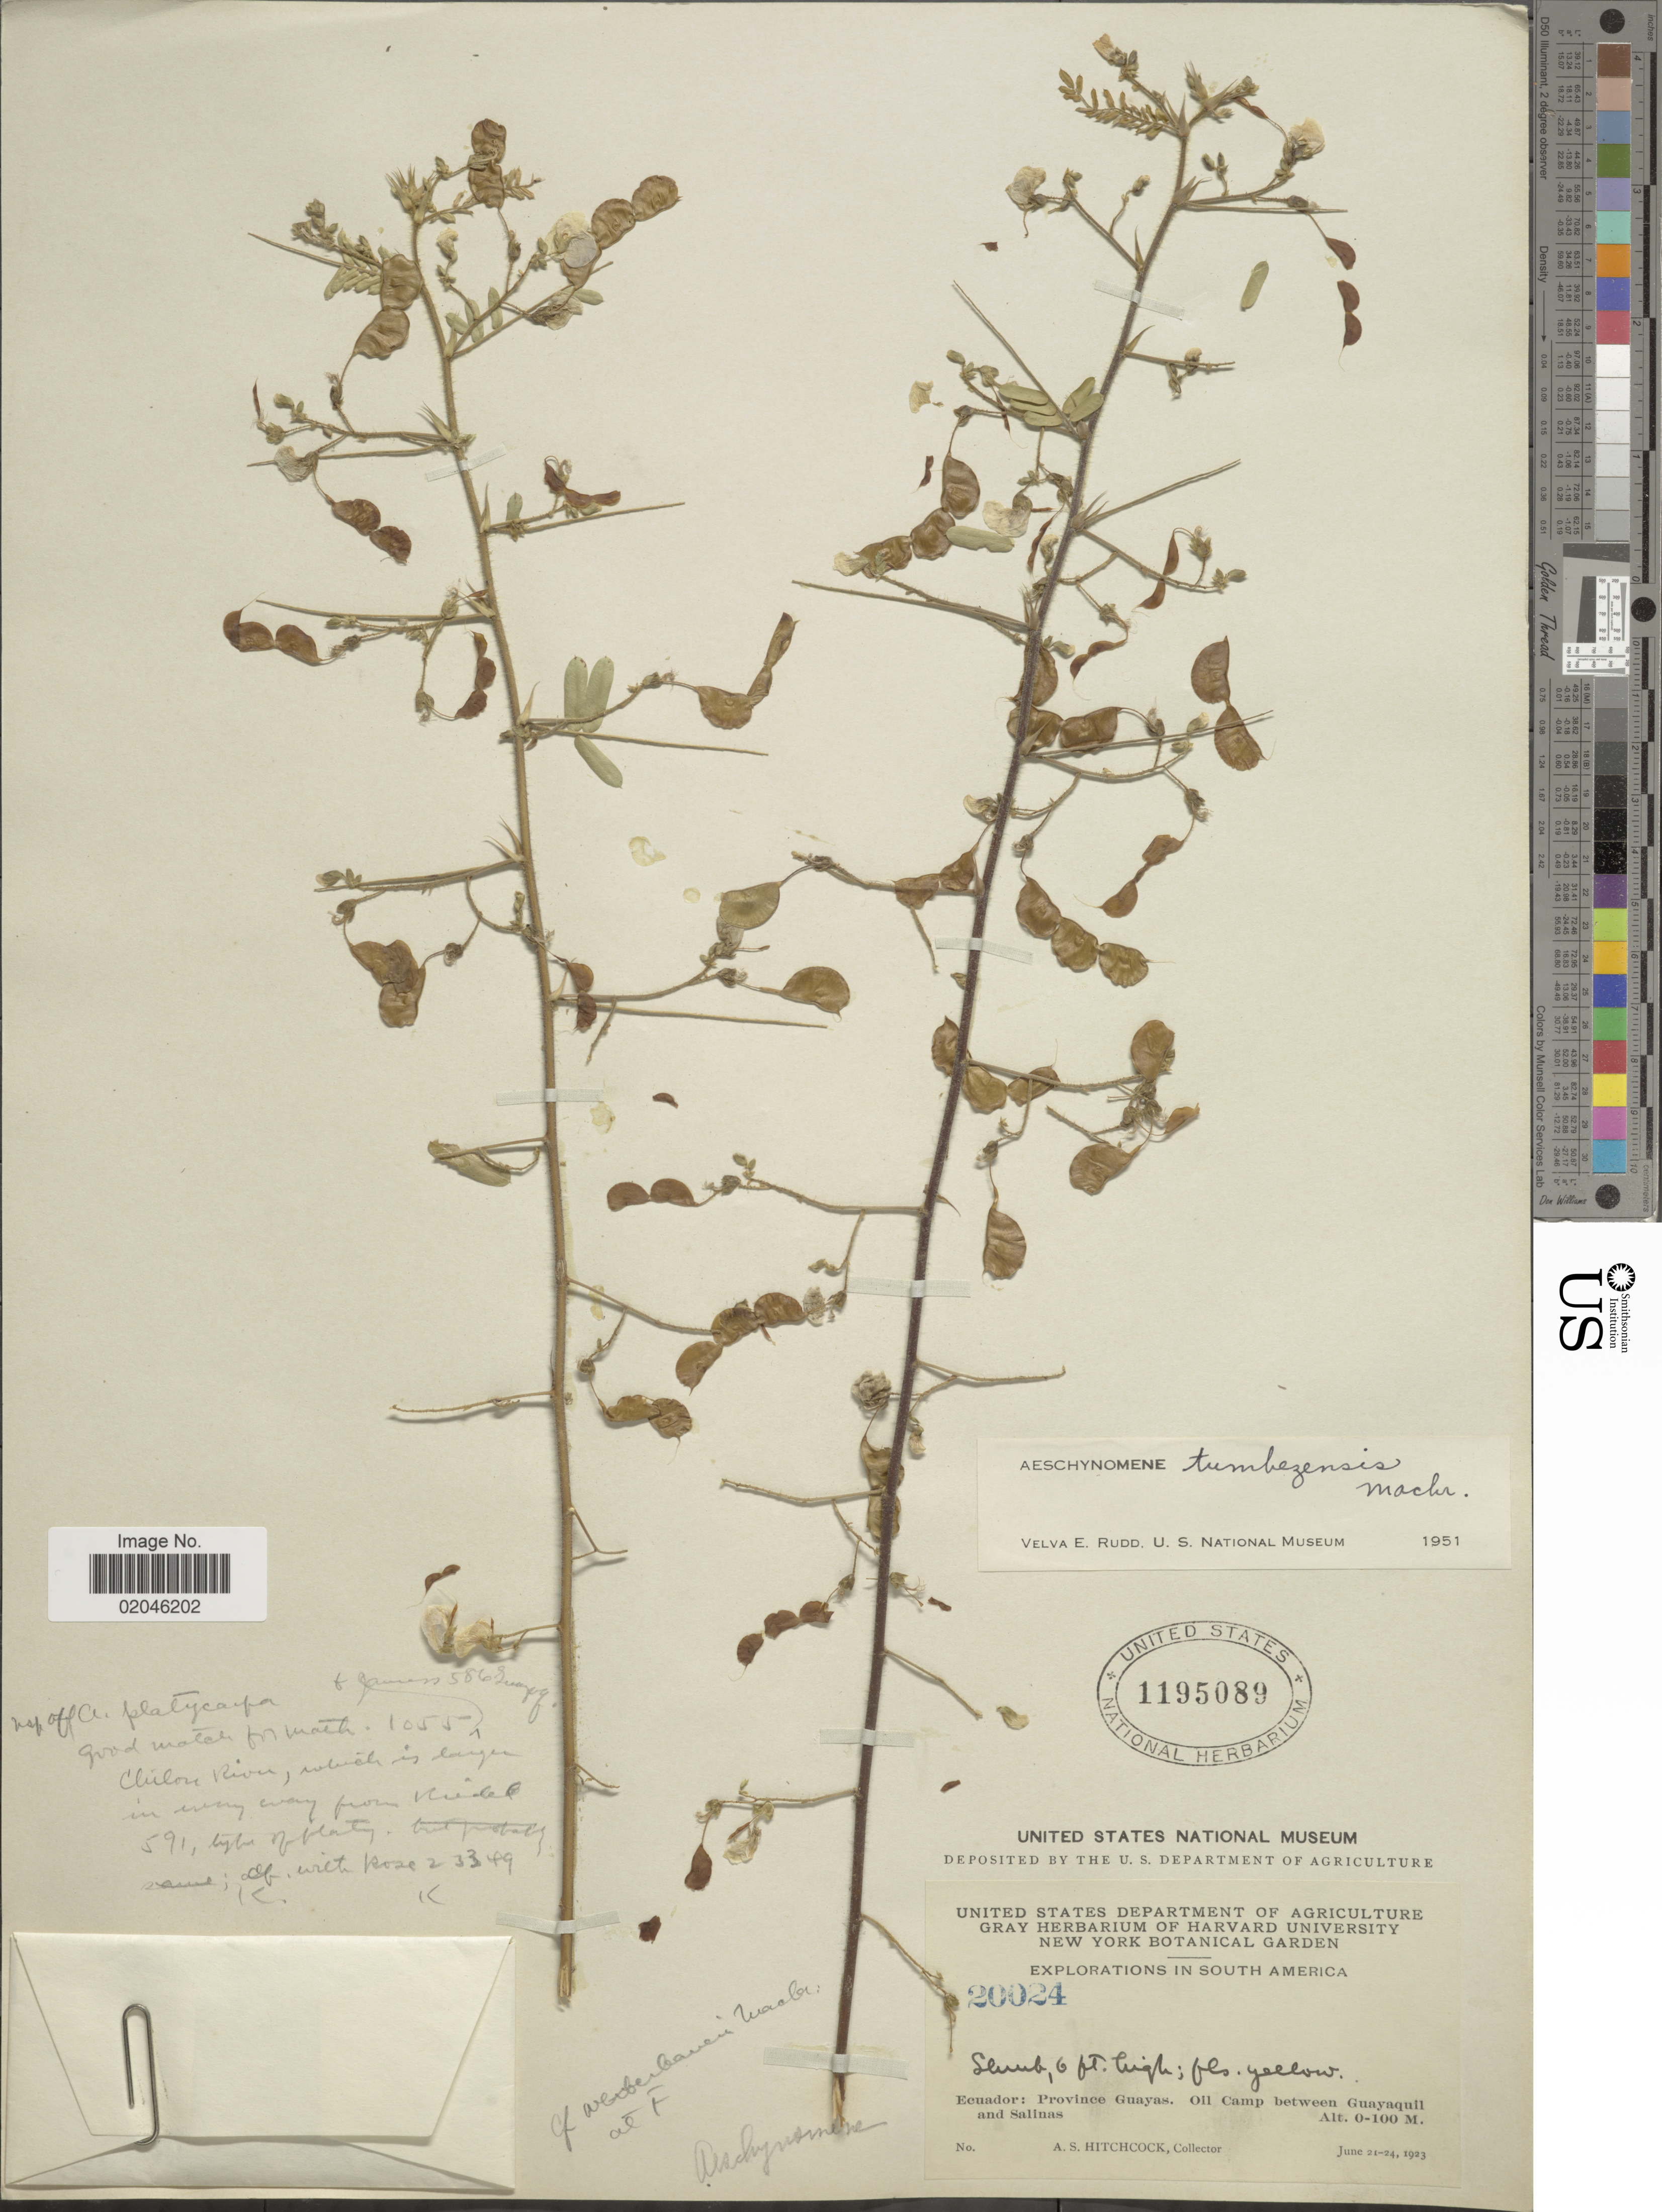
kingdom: Plantae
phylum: Tracheophyta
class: Magnoliopsida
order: Fabales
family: Fabaceae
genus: Aeschynomene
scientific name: Aeschynomene tumbezensis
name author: J.F. Macbr.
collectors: A. S. Hitchcock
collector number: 20024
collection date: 1923-06-21/1923-06-24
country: Ecuador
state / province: Guayas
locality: Oil Camp between Guayaquil and Salinas.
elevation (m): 0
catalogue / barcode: US 1195089